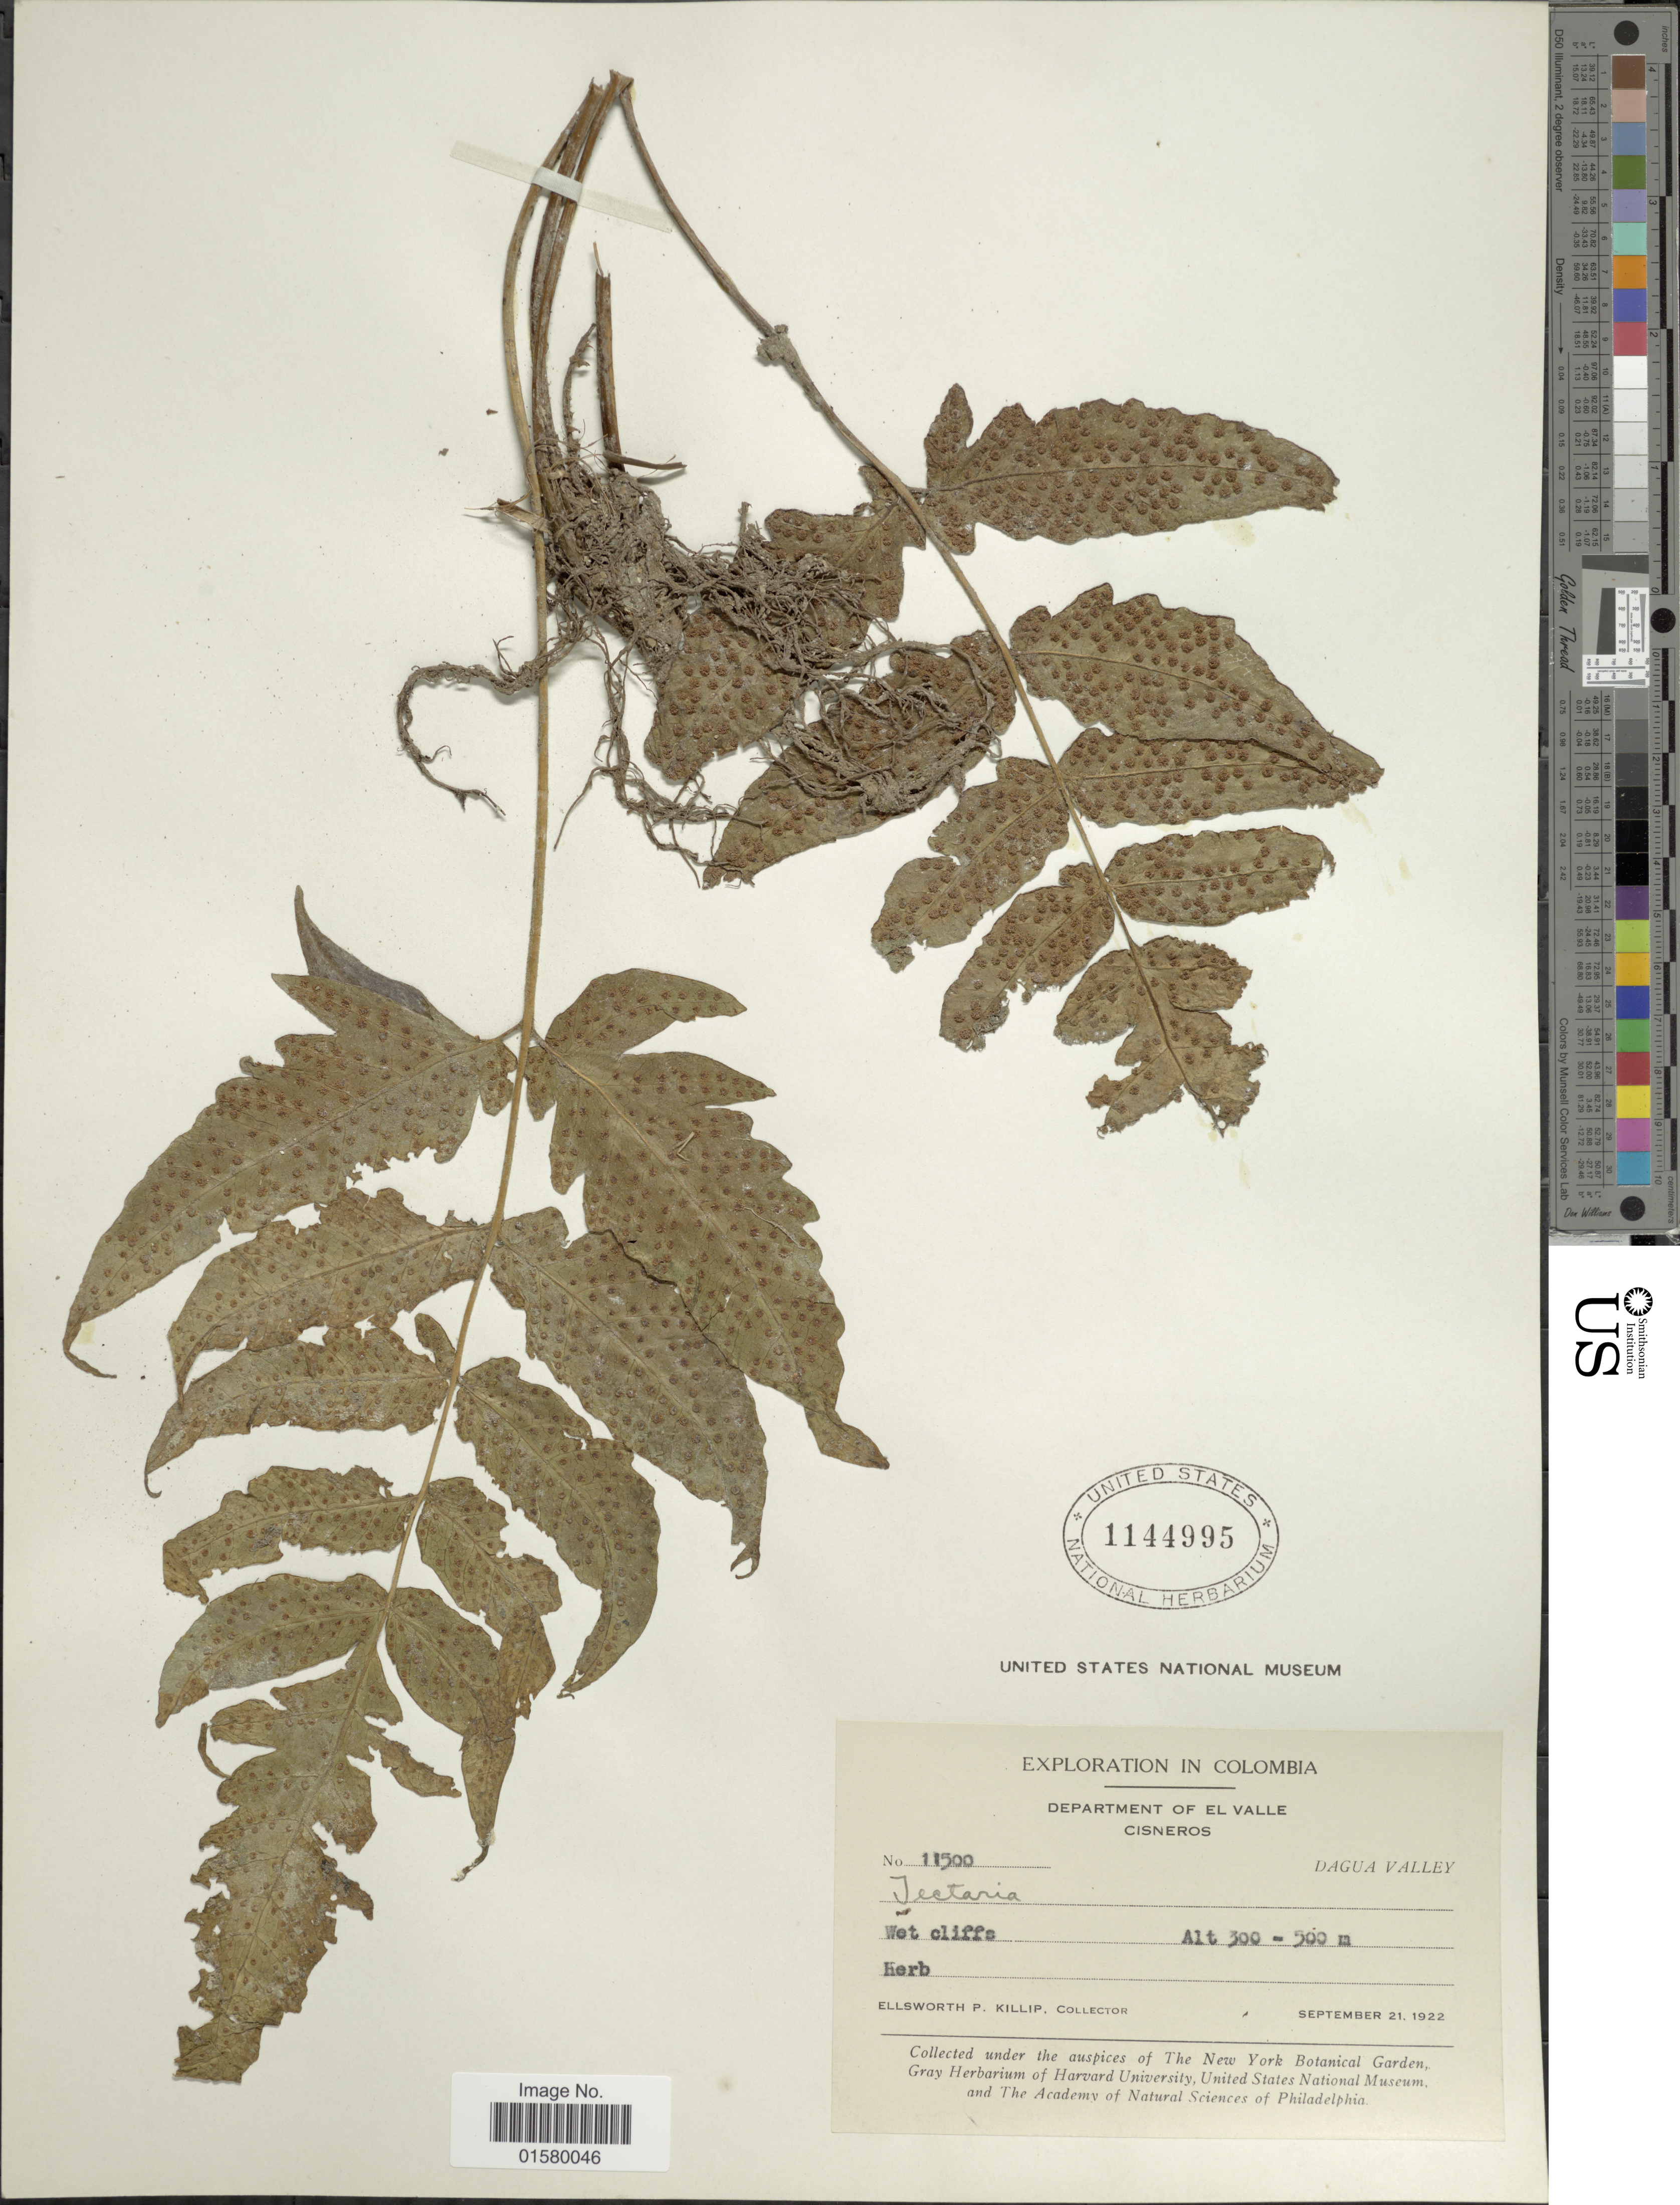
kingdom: Plantae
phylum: Tracheophyta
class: Polypodiopsida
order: Polypodiales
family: Tectariaceae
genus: Tectaria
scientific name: Tectaria sp.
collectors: E. P. Killip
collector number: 11500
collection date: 1922-09-21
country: Colombia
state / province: Valle del Cauca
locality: Department of El Valle, Cisneros, Dagua Valley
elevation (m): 300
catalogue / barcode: US 1144995